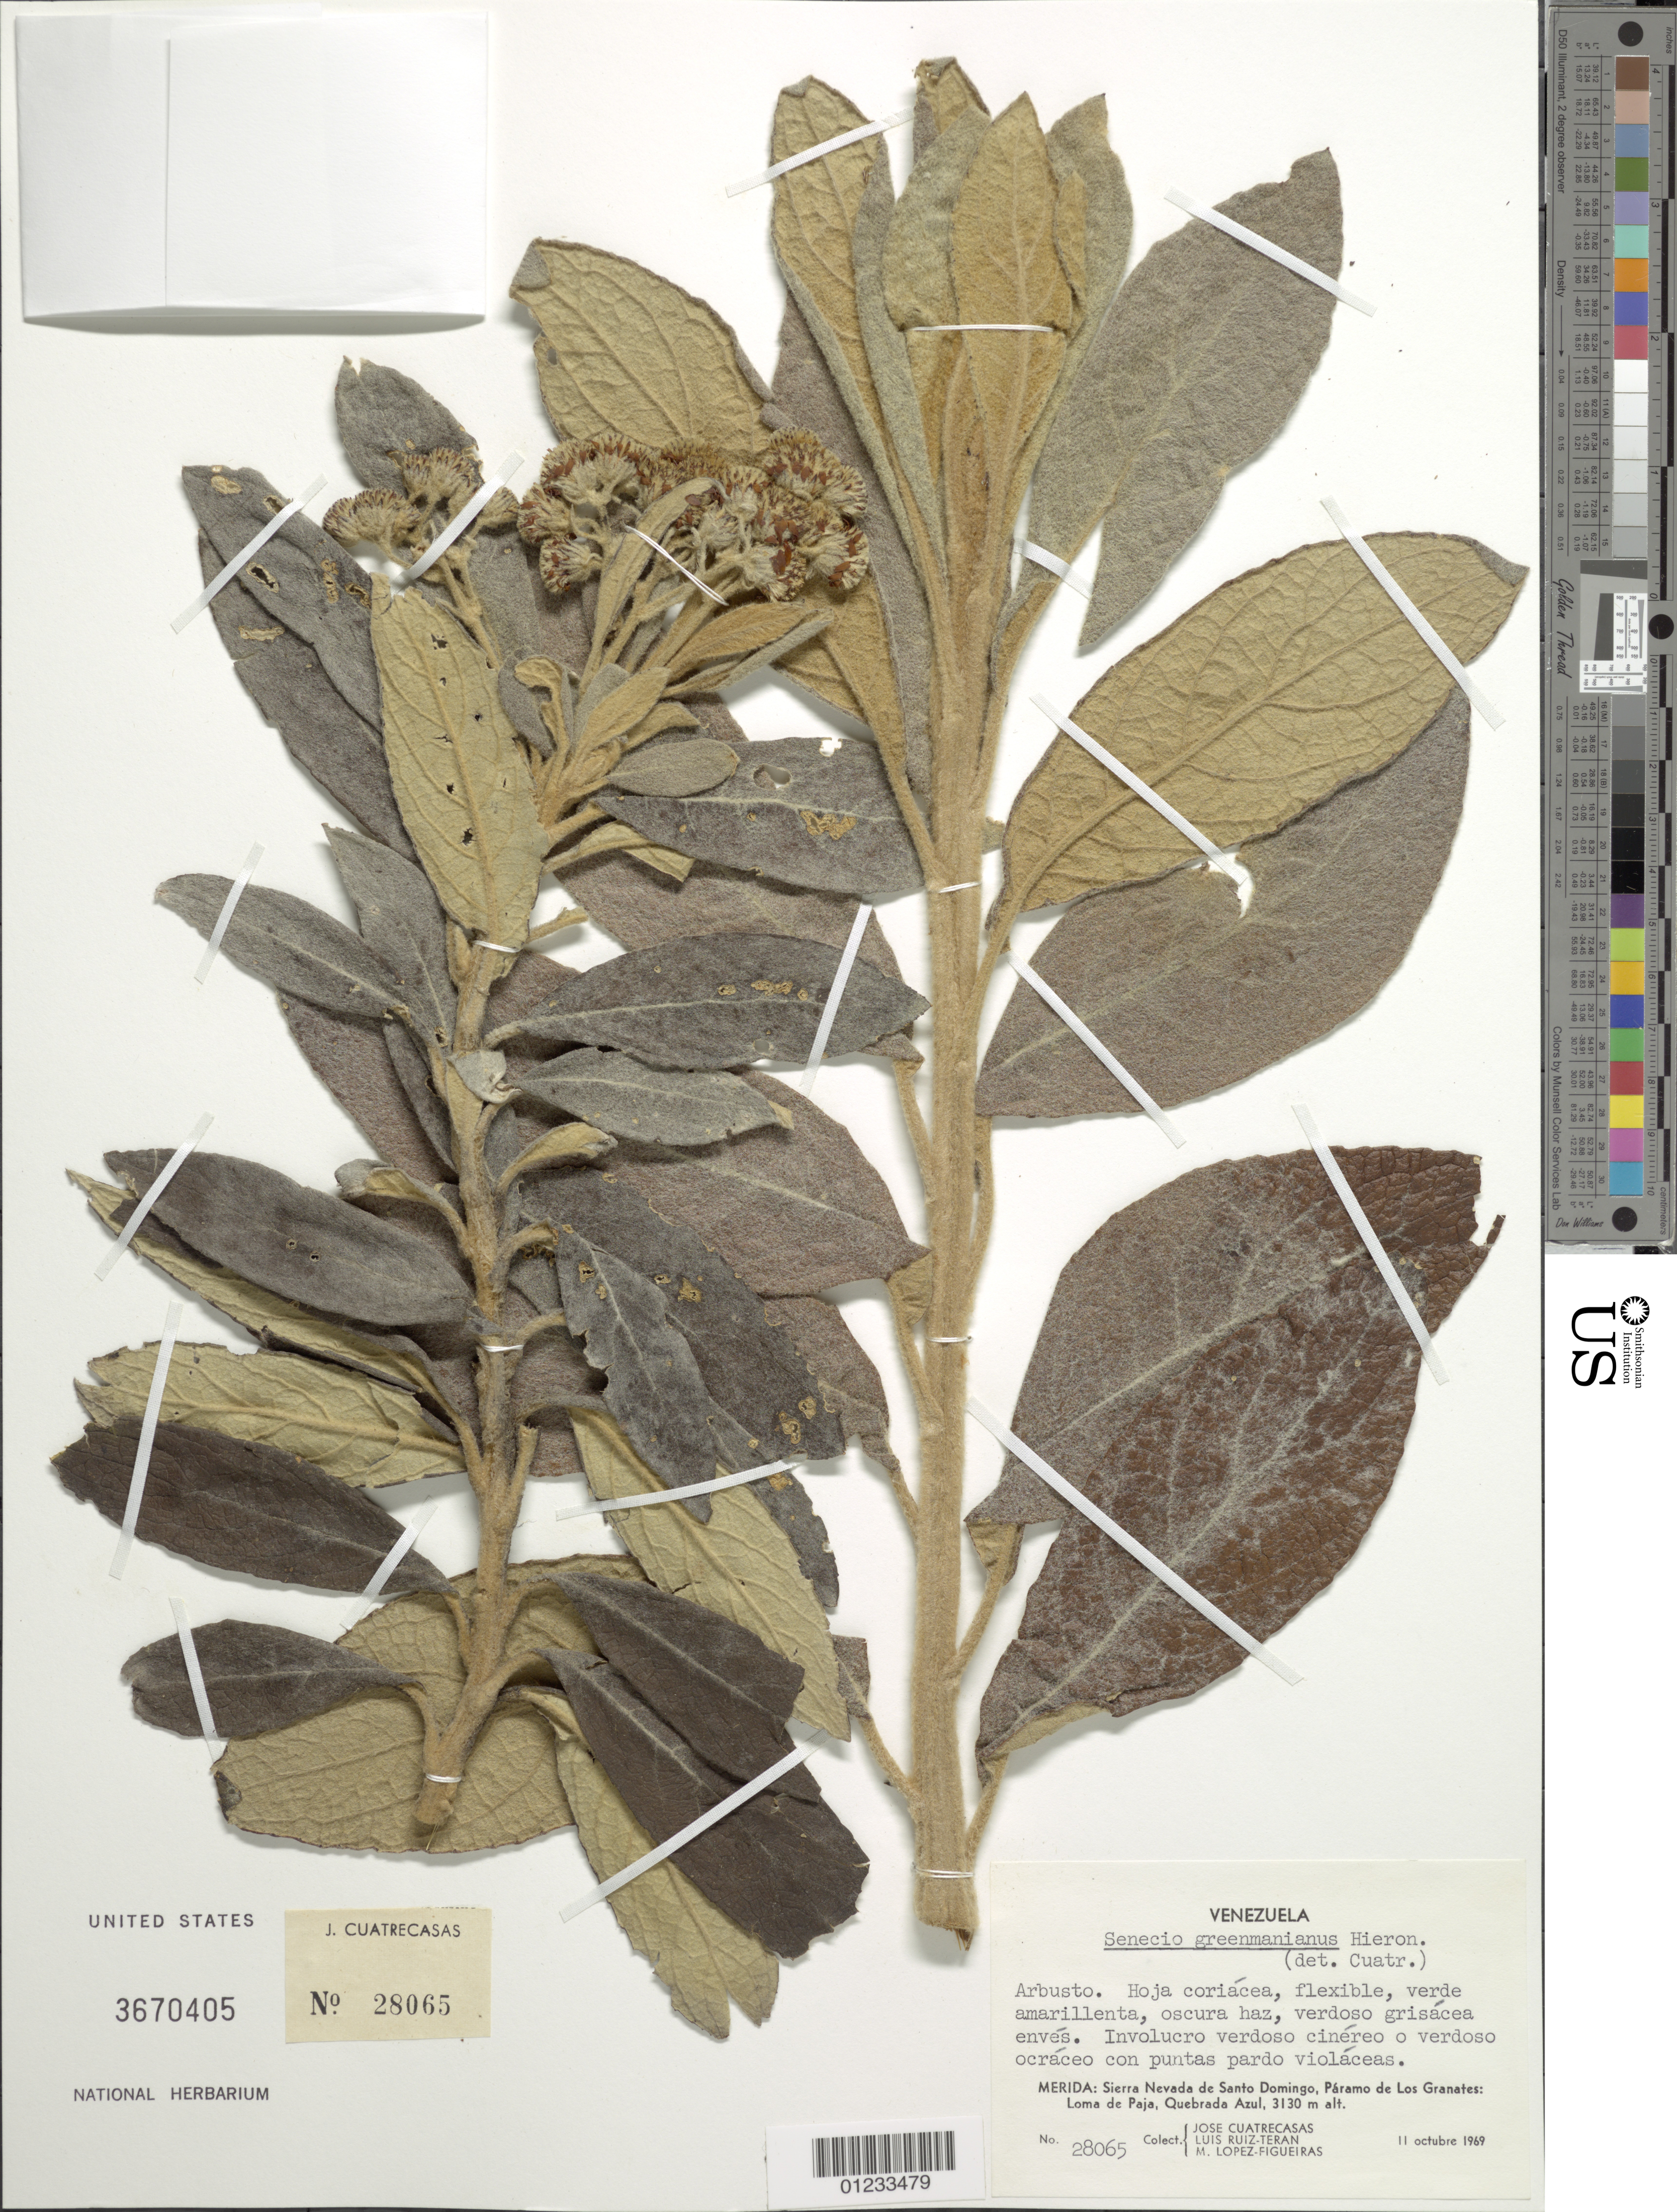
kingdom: Plantae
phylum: Tracheophyta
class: Magnoliopsida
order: Asterales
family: Asteraceae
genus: Pentacalia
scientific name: Pentacalia greenmaniana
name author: (Hieron.) Cuatrec.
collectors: J. Cuatrecasas, L. E. Ruíz-Terán & M. López Figueiras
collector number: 28065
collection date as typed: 11 Oct 1969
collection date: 1969-10-11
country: Venezuela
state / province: Mérida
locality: Sierra Nevada de Santo Domingo, Páramo de Los Granates, Loma de Paja, Quebrada de Azul.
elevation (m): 3130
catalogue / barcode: US 3670405